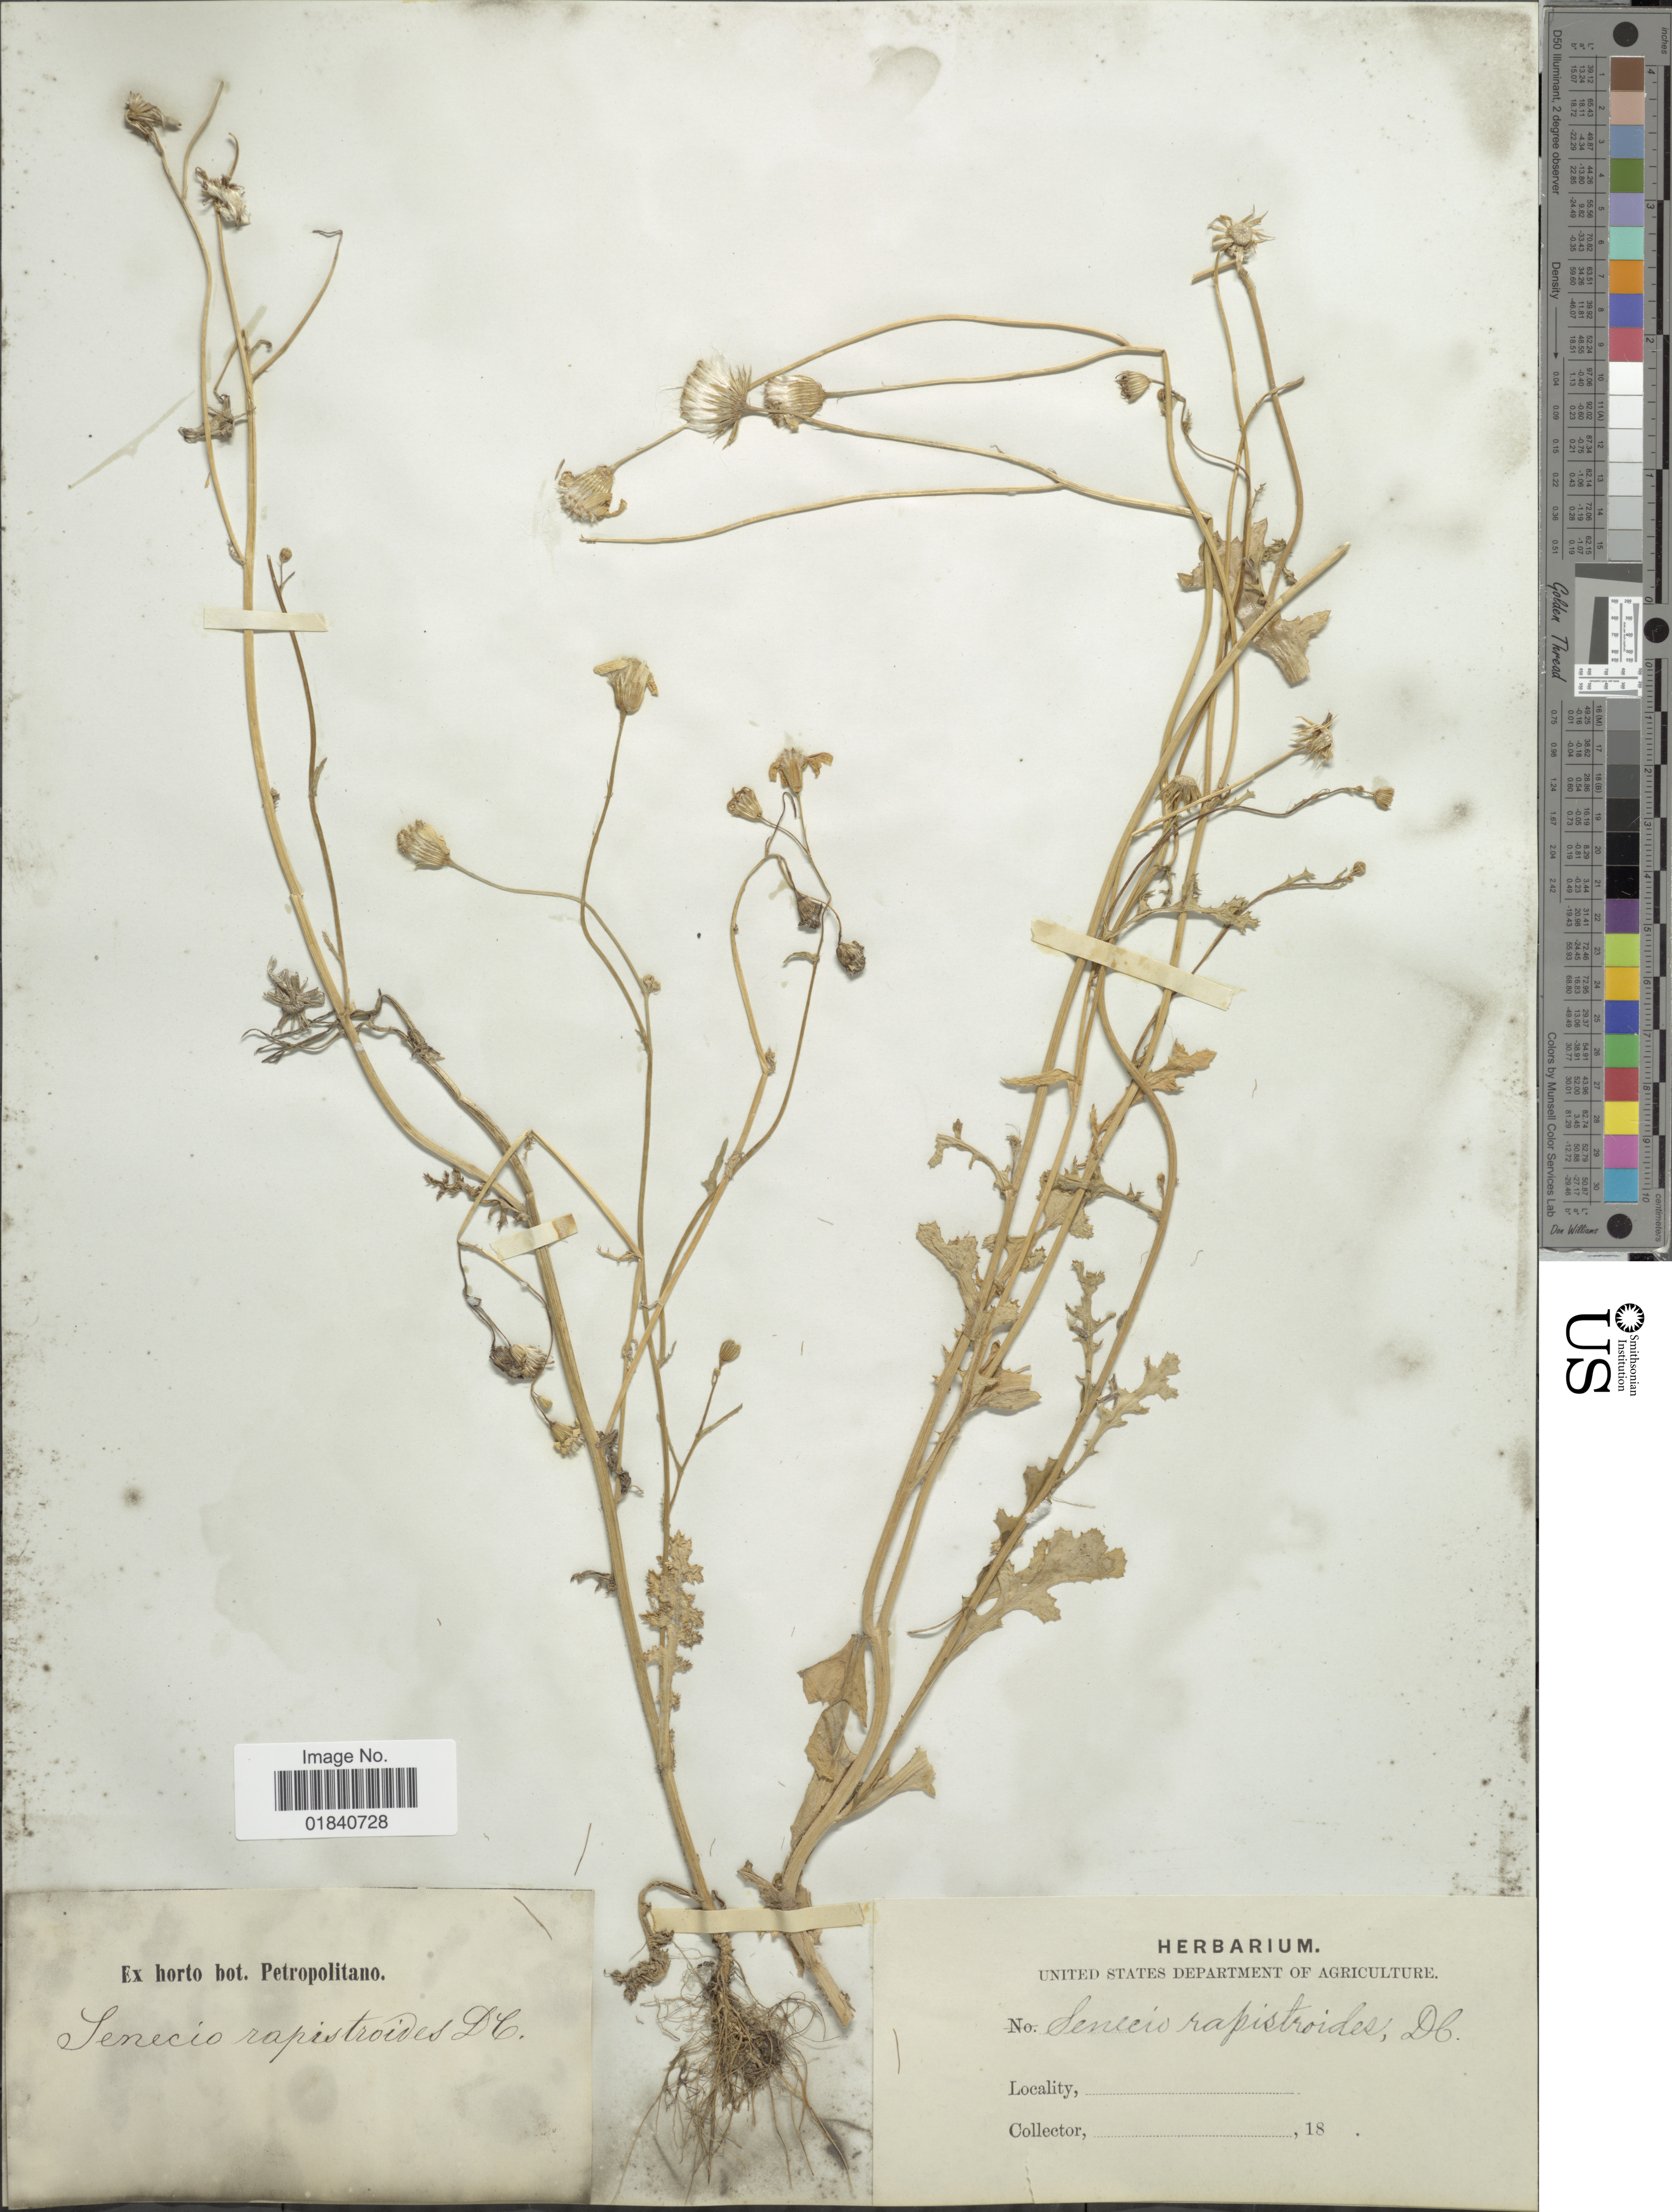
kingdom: Plantae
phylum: Tracheophyta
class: Magnoliopsida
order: Asterales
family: Asteraceae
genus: Senecio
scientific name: Senecio rapistroides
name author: DC.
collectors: ex Horto Bot. Petropolitano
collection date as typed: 18